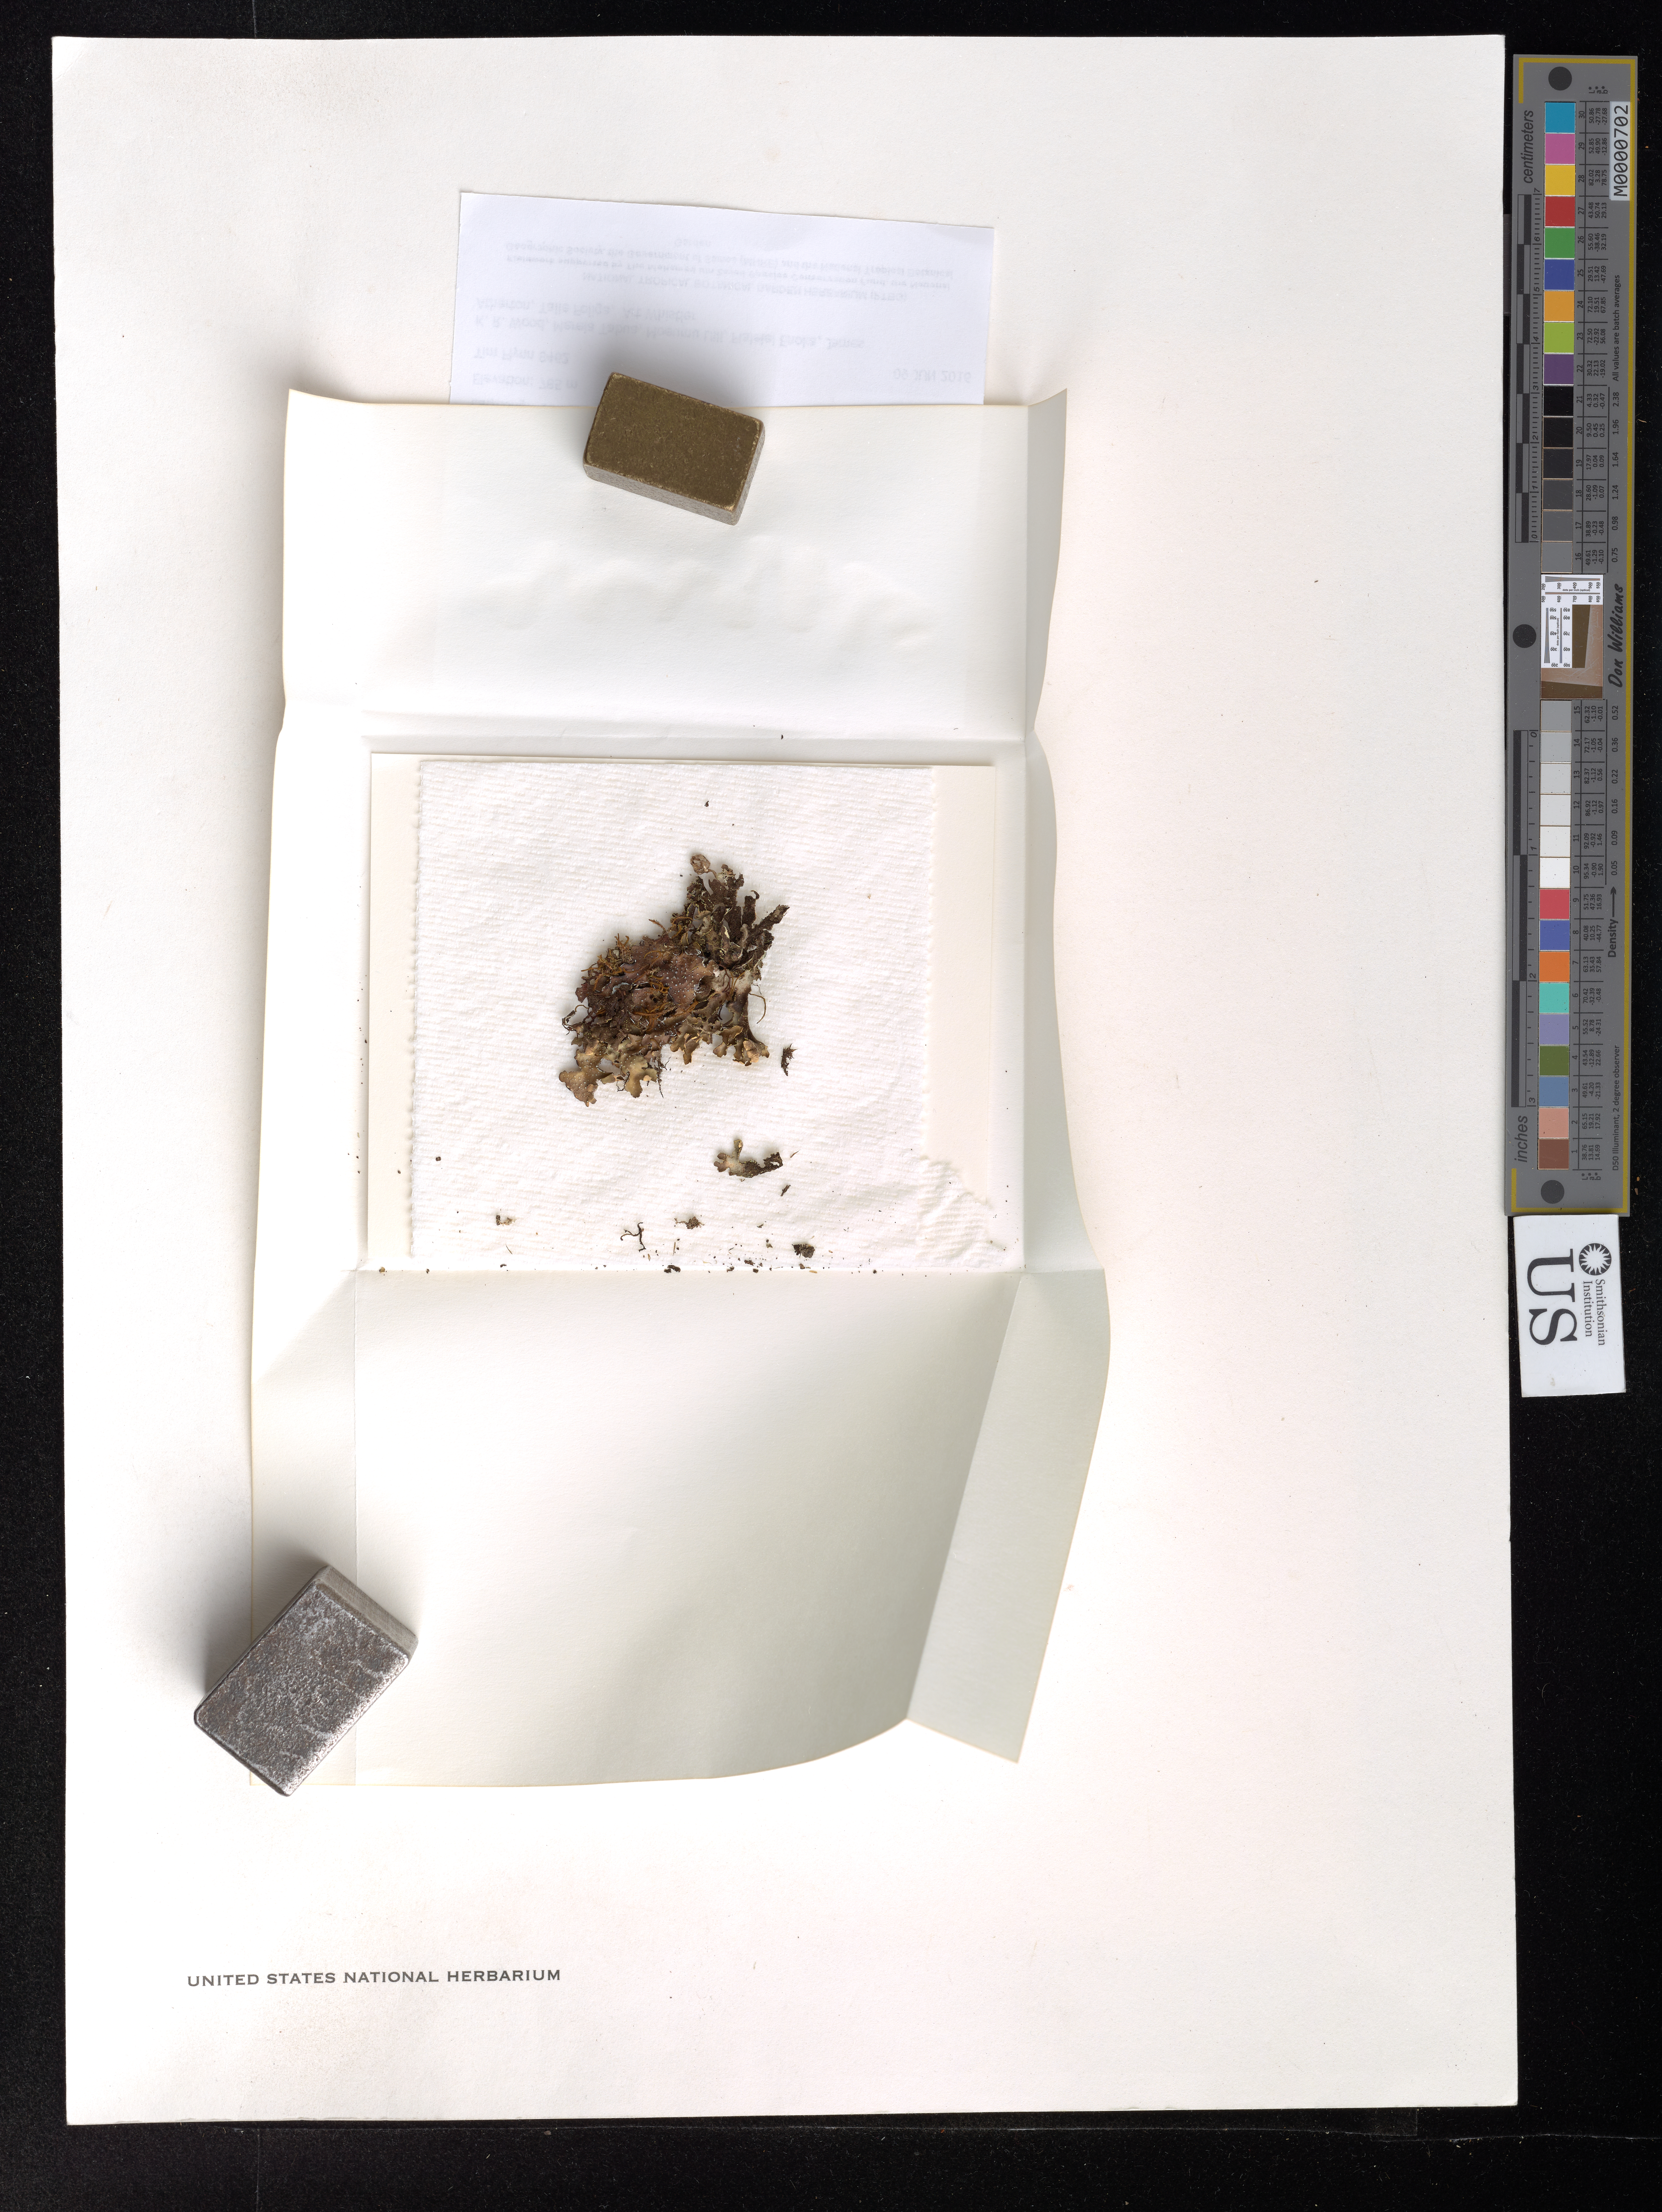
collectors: T. W. Flynn et al.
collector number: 8462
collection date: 2016-06-09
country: Samoa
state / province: Tuamasaga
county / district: Upolu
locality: Bottom of Sigaele Crater.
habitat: Disturbed montane forest w/ Clidemia, Medinilla, Fagraea, Gironniera, Freycinetia, Sspiranthes, Cyathea.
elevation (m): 785